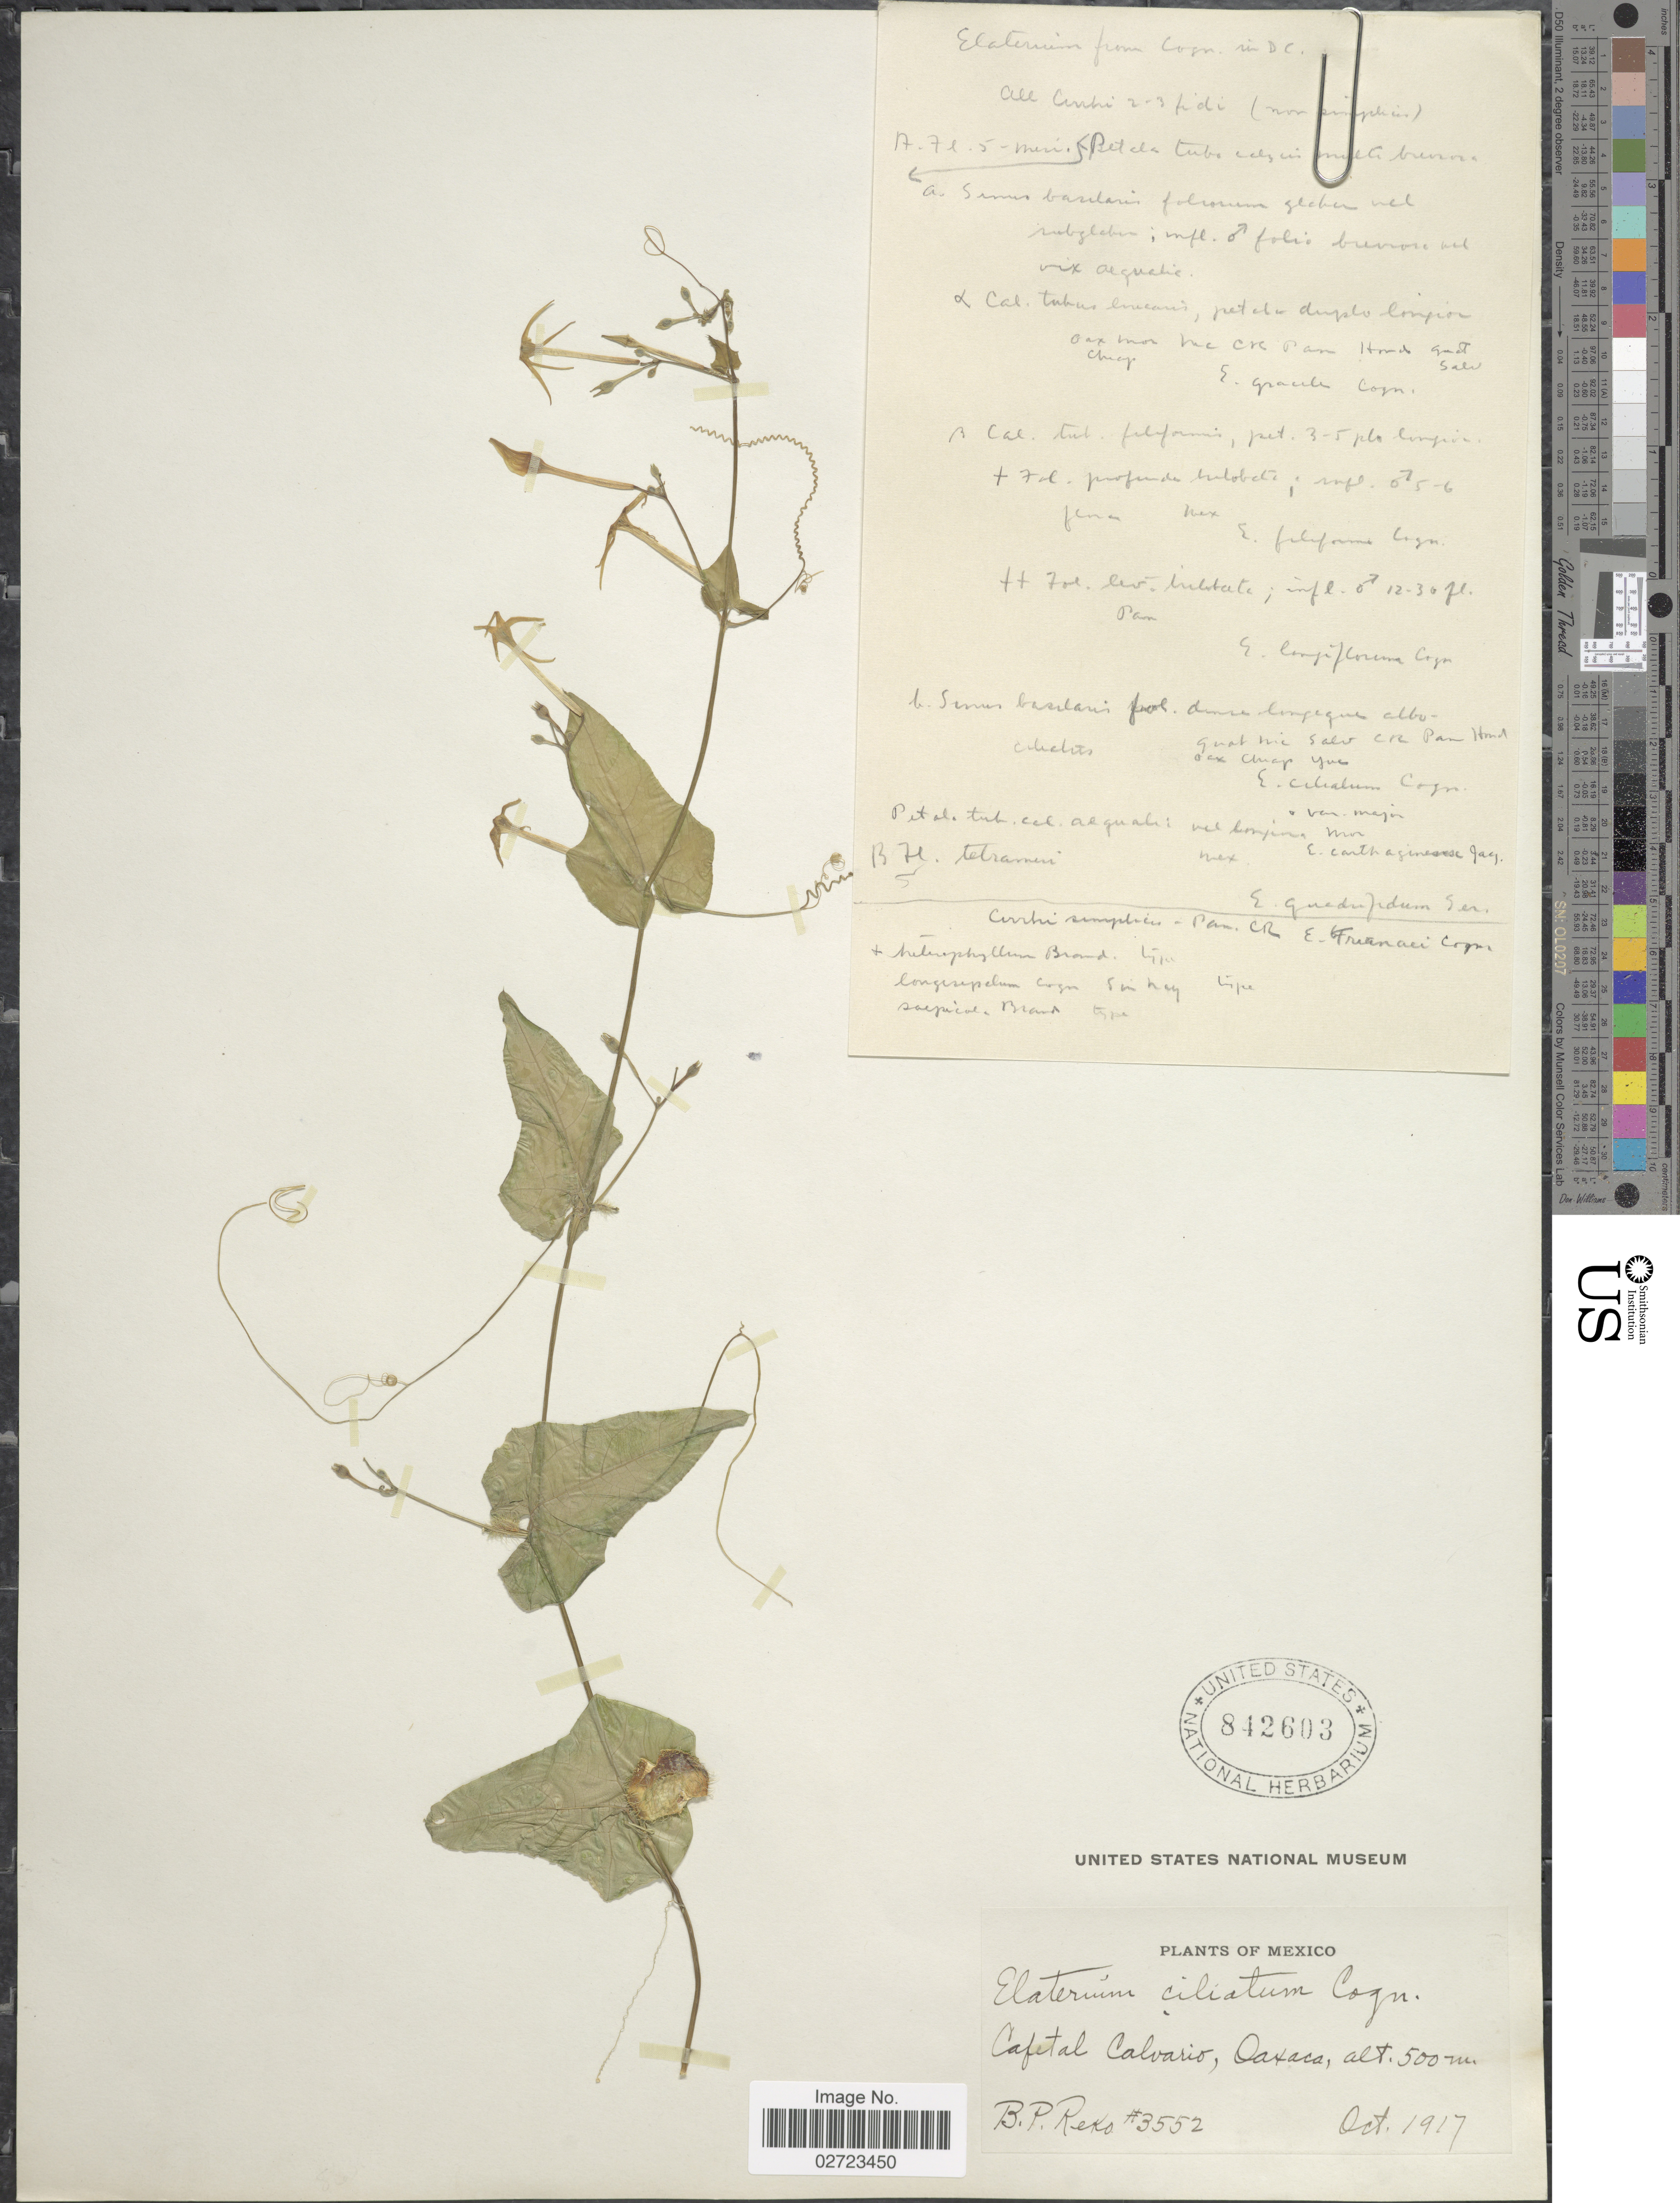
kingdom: Plantae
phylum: Tracheophyta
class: Magnoliopsida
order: Cucurbitales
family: Cucurbitaceae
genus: Cyclanthera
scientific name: Cyclanthera carthagenensis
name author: (Jacq.) H. Schaef. & S.S. Renner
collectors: B. P. Reko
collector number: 3552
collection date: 1917-10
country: Mexico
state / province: Oaxaca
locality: Cafetal Calvario.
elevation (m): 500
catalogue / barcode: US 842603